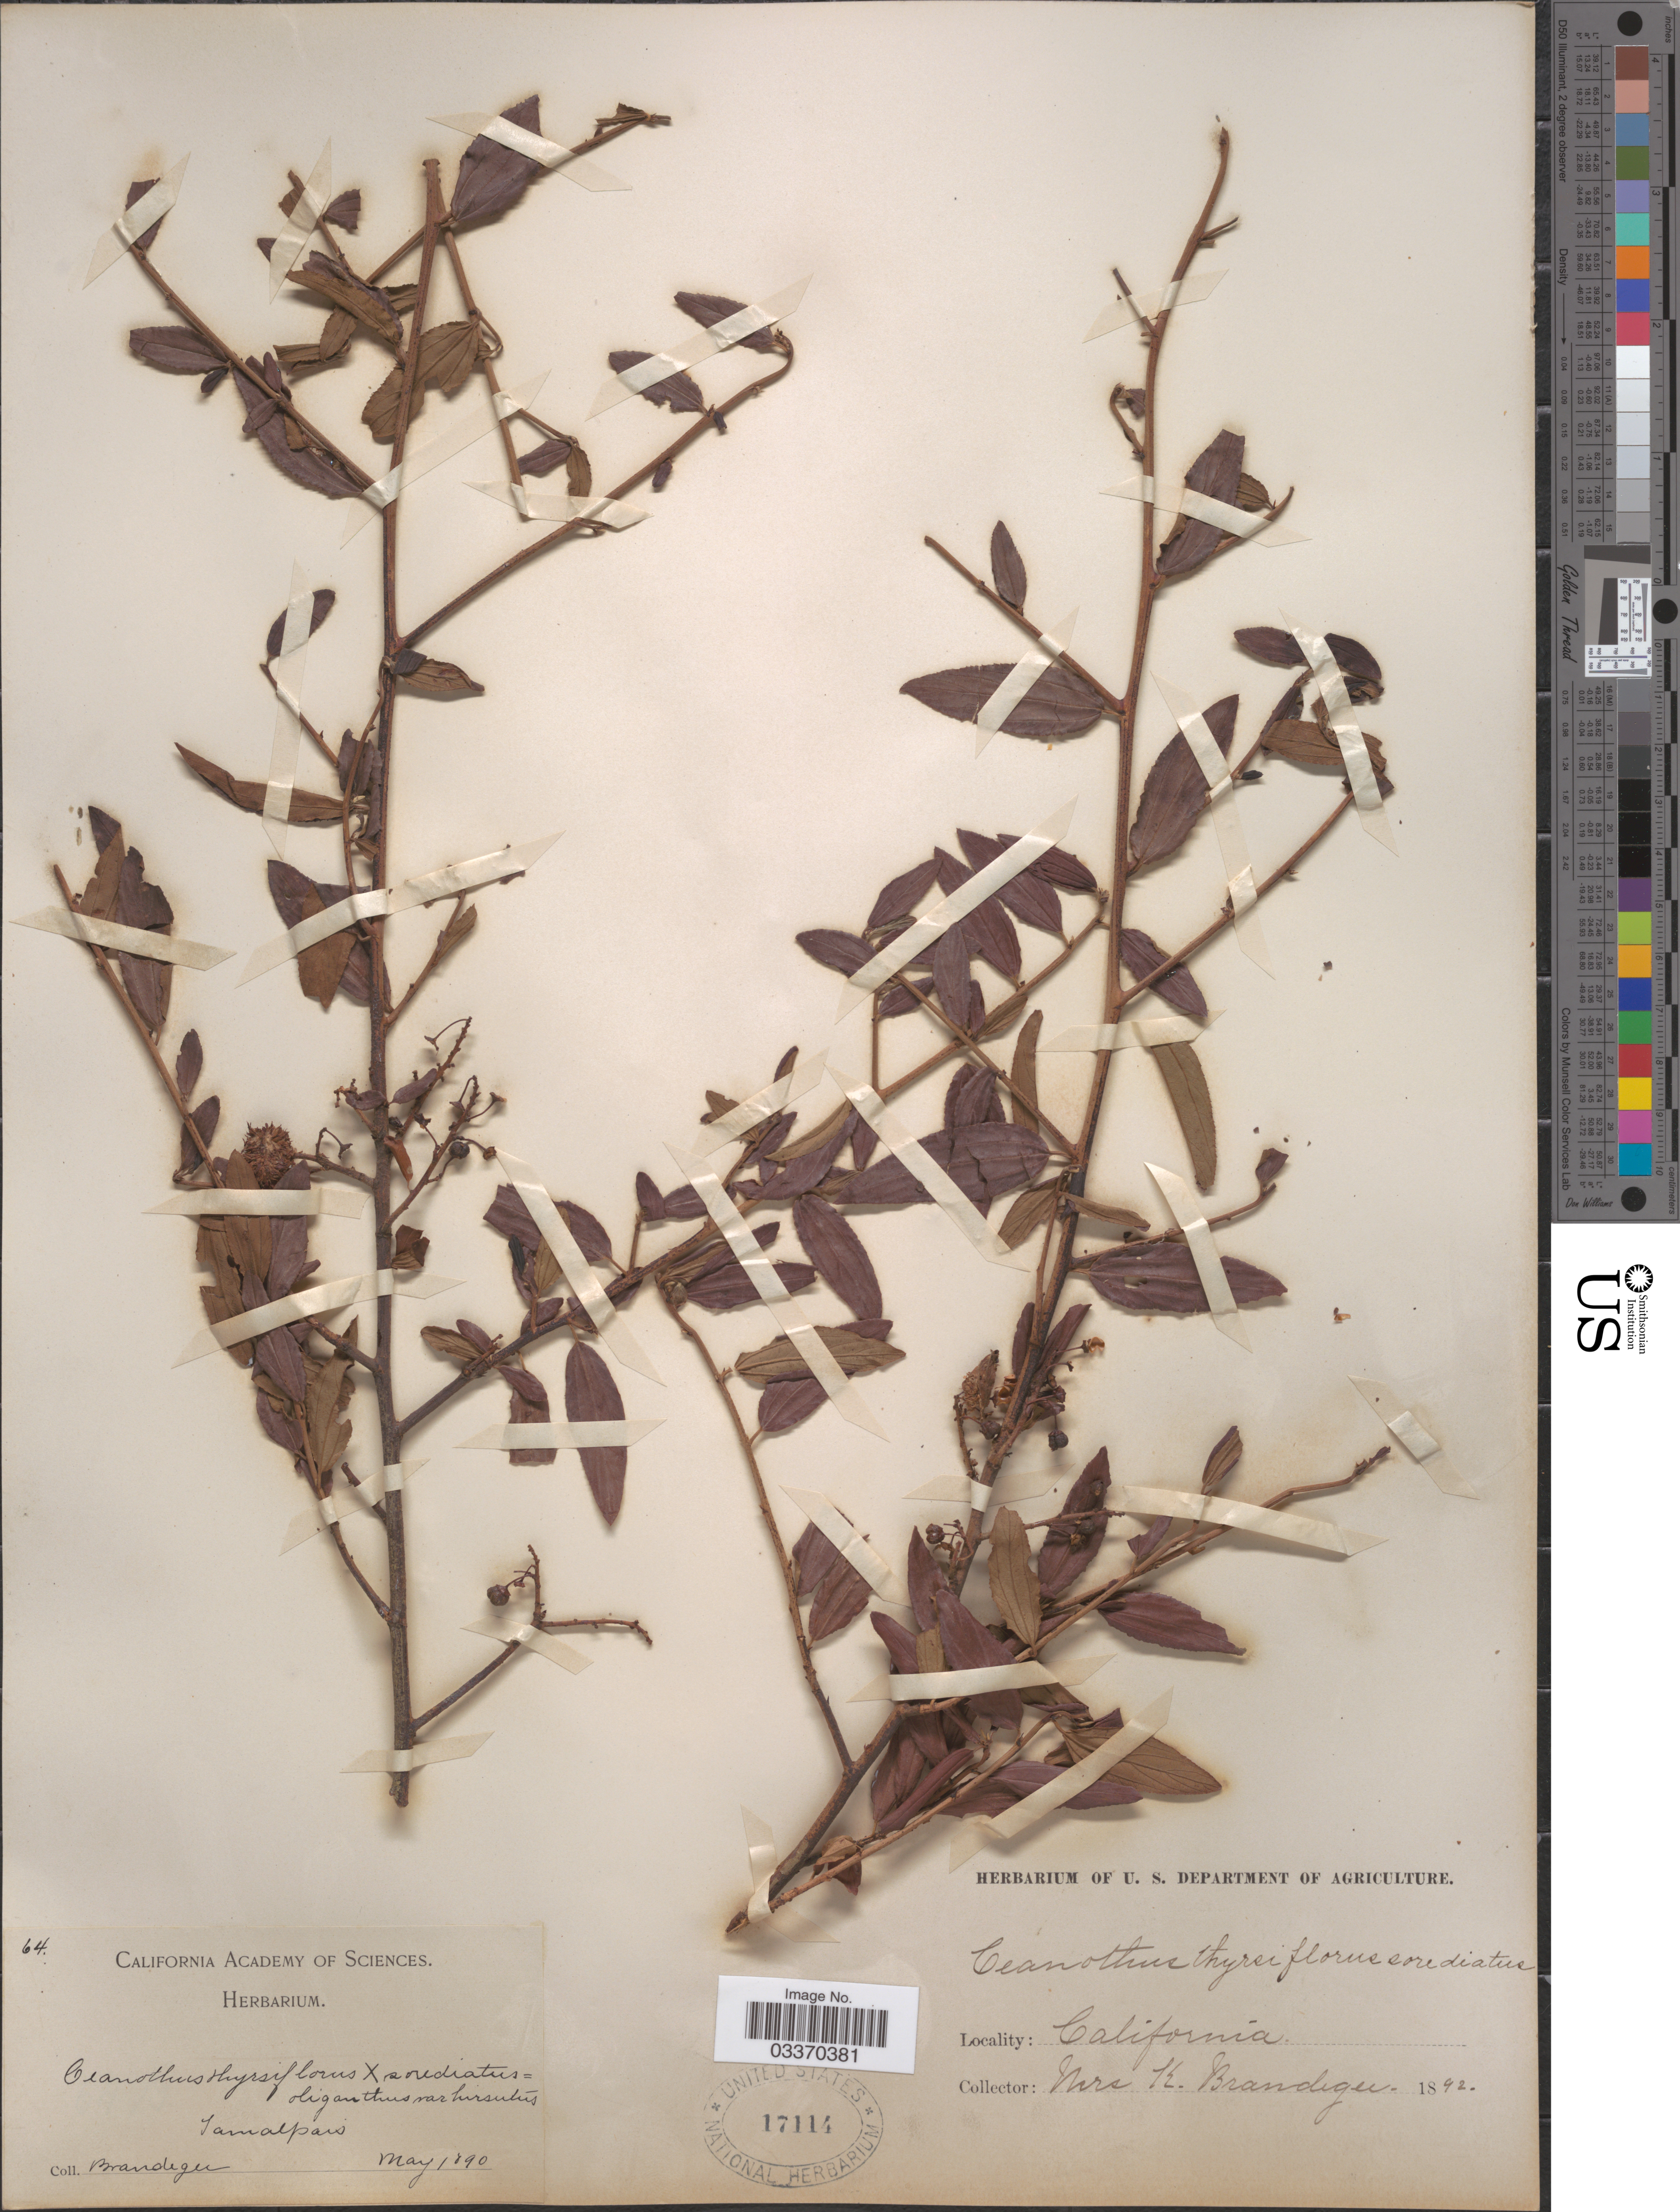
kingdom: Plantae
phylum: Tracheophyta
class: Magnoliopsida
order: Rosales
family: Rhamnaceae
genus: Ceanothus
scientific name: Ceanothus thyrsiflorus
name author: Eschsch.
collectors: K. Brandegee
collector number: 64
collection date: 1890-05/1892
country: United States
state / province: California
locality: Tamalpais.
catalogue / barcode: US 17114